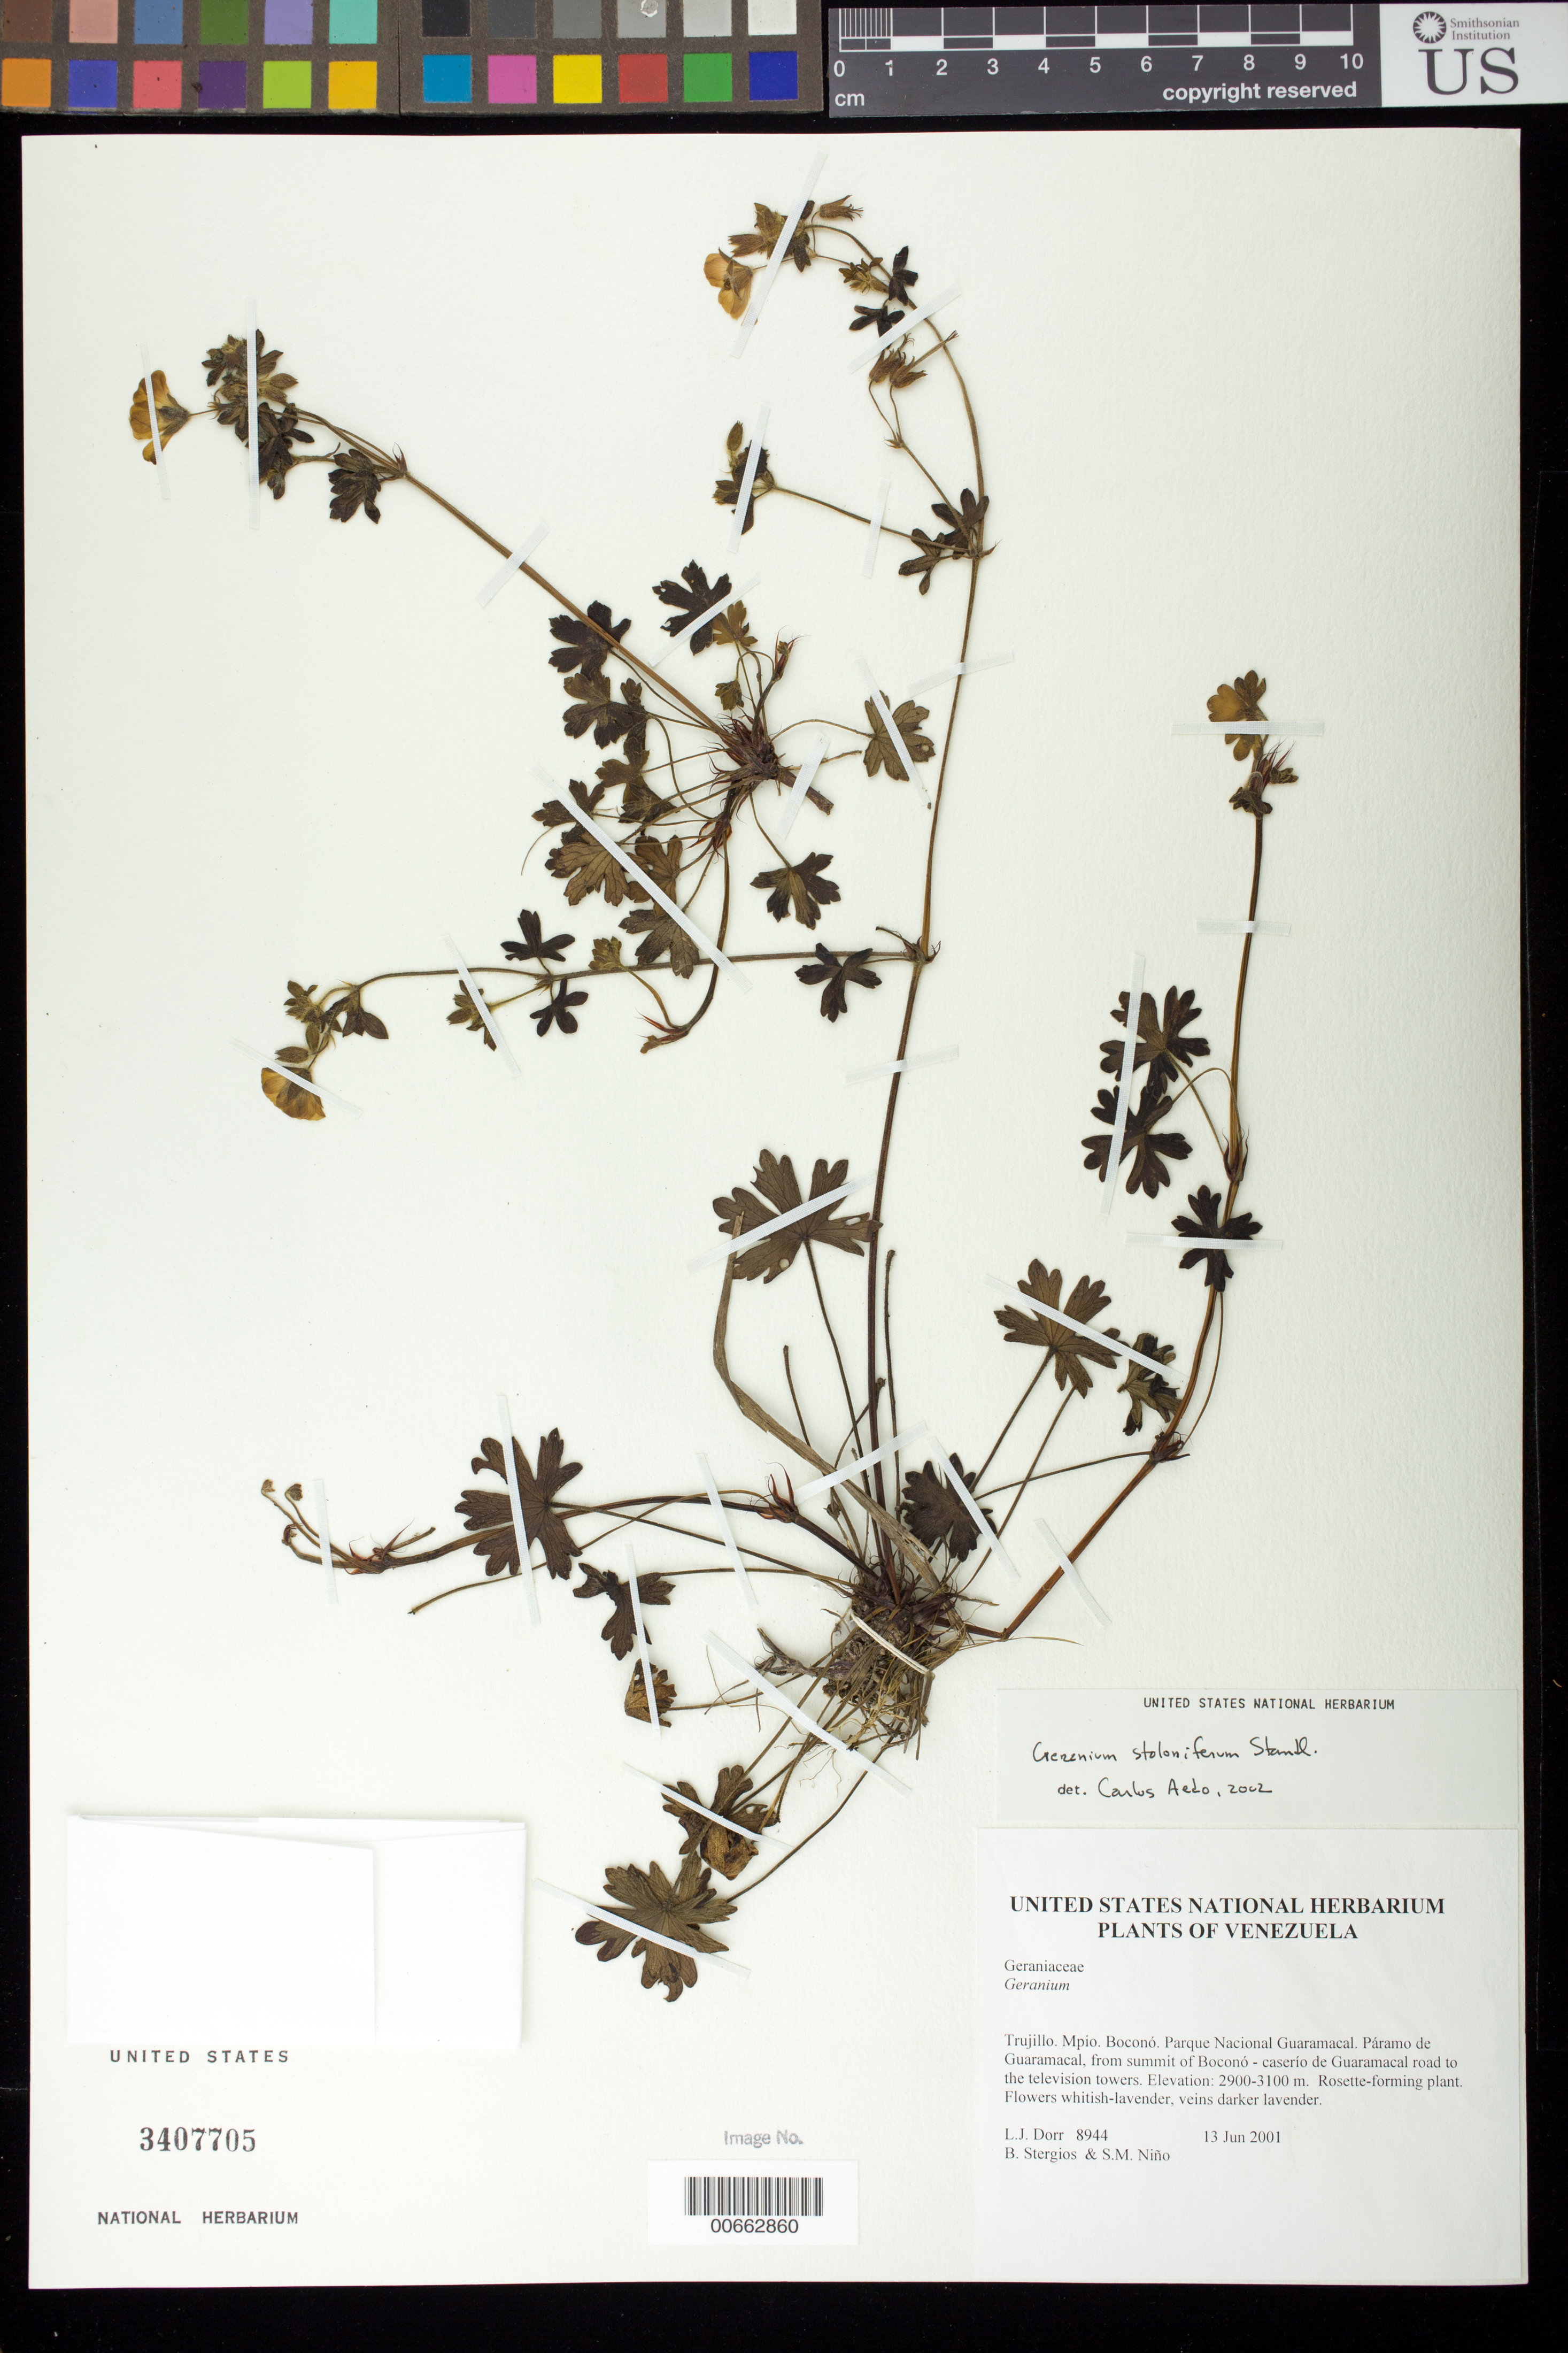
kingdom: Plantae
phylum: Tracheophyta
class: Magnoliopsida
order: Geraniales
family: Geraniaceae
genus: Geranium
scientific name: Geranium stoloniferum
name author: Standl.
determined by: Aedo, C.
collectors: L. J. Dorr, B. G. Stergios & S. M. Niño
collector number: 8944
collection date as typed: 13 Jun 2001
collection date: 2001-06-13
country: Venezuela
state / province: Trujillo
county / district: Boconó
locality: Parque Nacional Guaramacal. Páramo de Guaramacal, from summit of Boconó-caserío de Guaramacal road to the television towers.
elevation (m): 2900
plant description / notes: CTES, MA, PORT, US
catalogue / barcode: US 3407705